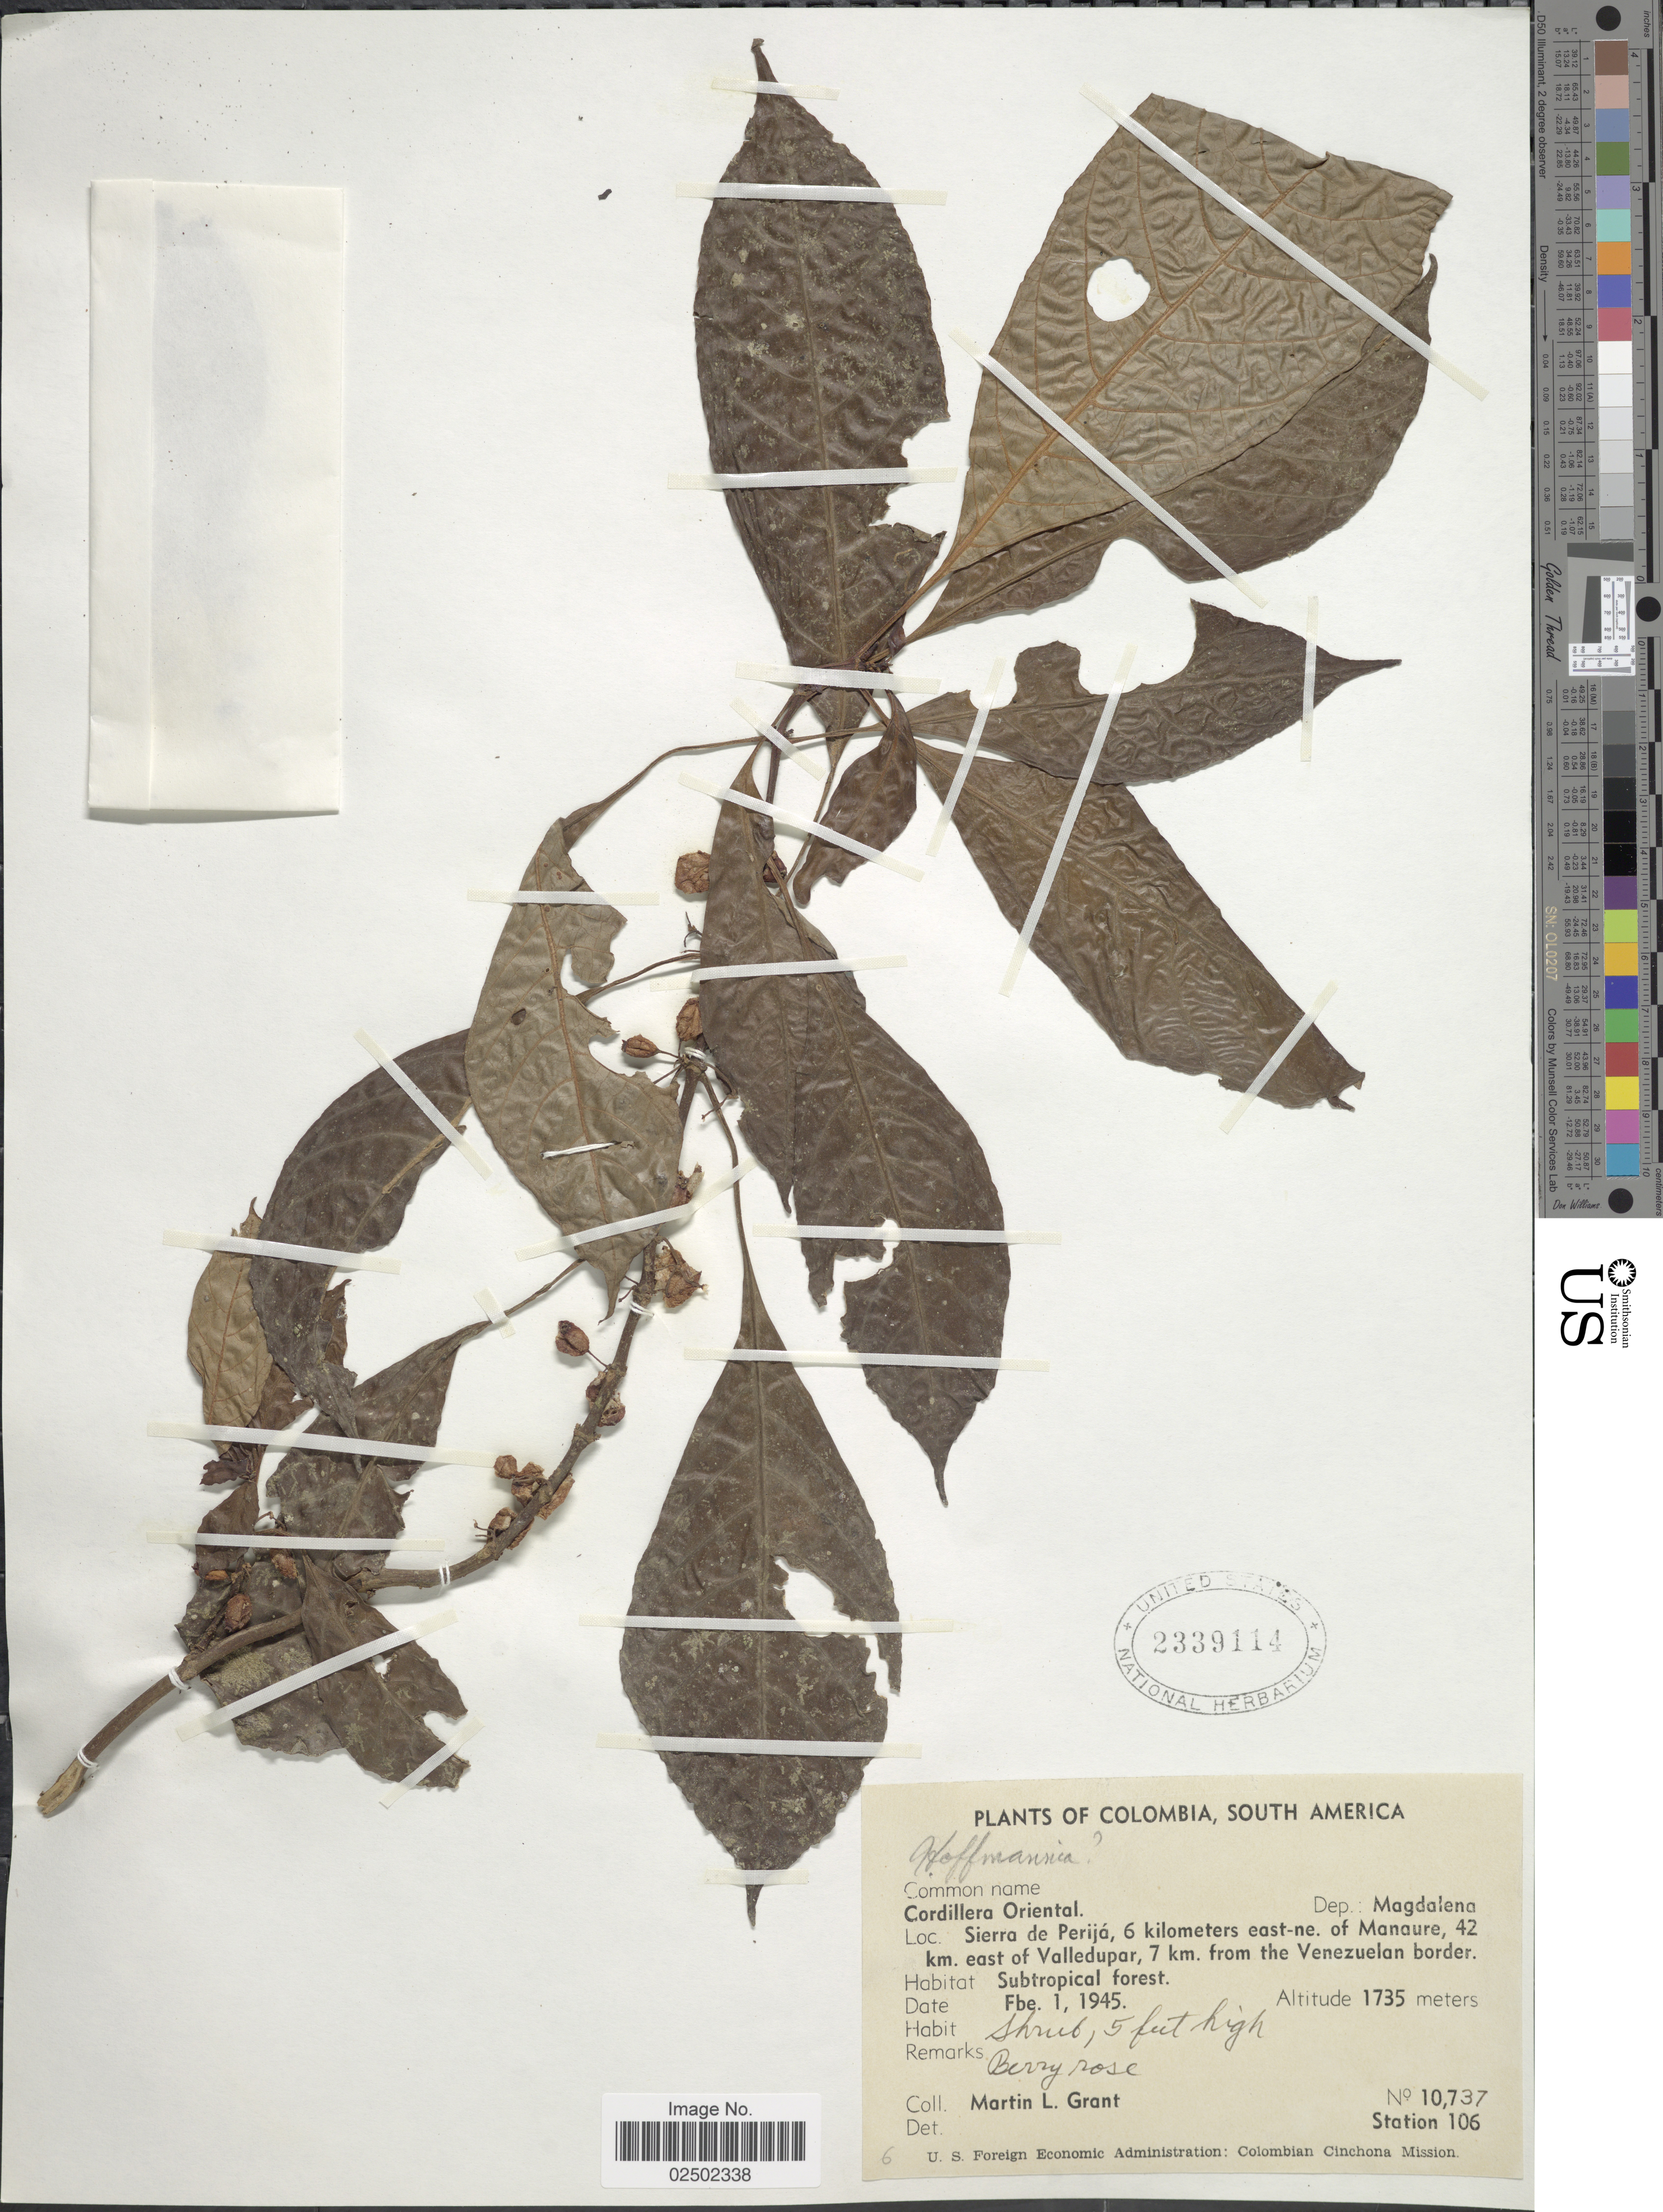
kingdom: Plantae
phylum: Tracheophyta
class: Magnoliopsida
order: Gentianales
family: Rubiaceae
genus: Hoffmannia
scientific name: Hoffmannia sp.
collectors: M. L. Grant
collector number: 10737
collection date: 1945-02-01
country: Colombia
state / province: Magdalena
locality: Cordillera Oriental, Dep.: Magdalena, Sierra de Perija, 6 kilometers east-ne. of Manaure, 42 km. east of Valledupar, 7 km. from the Venezuelan border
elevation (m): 1735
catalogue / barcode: US 2339114